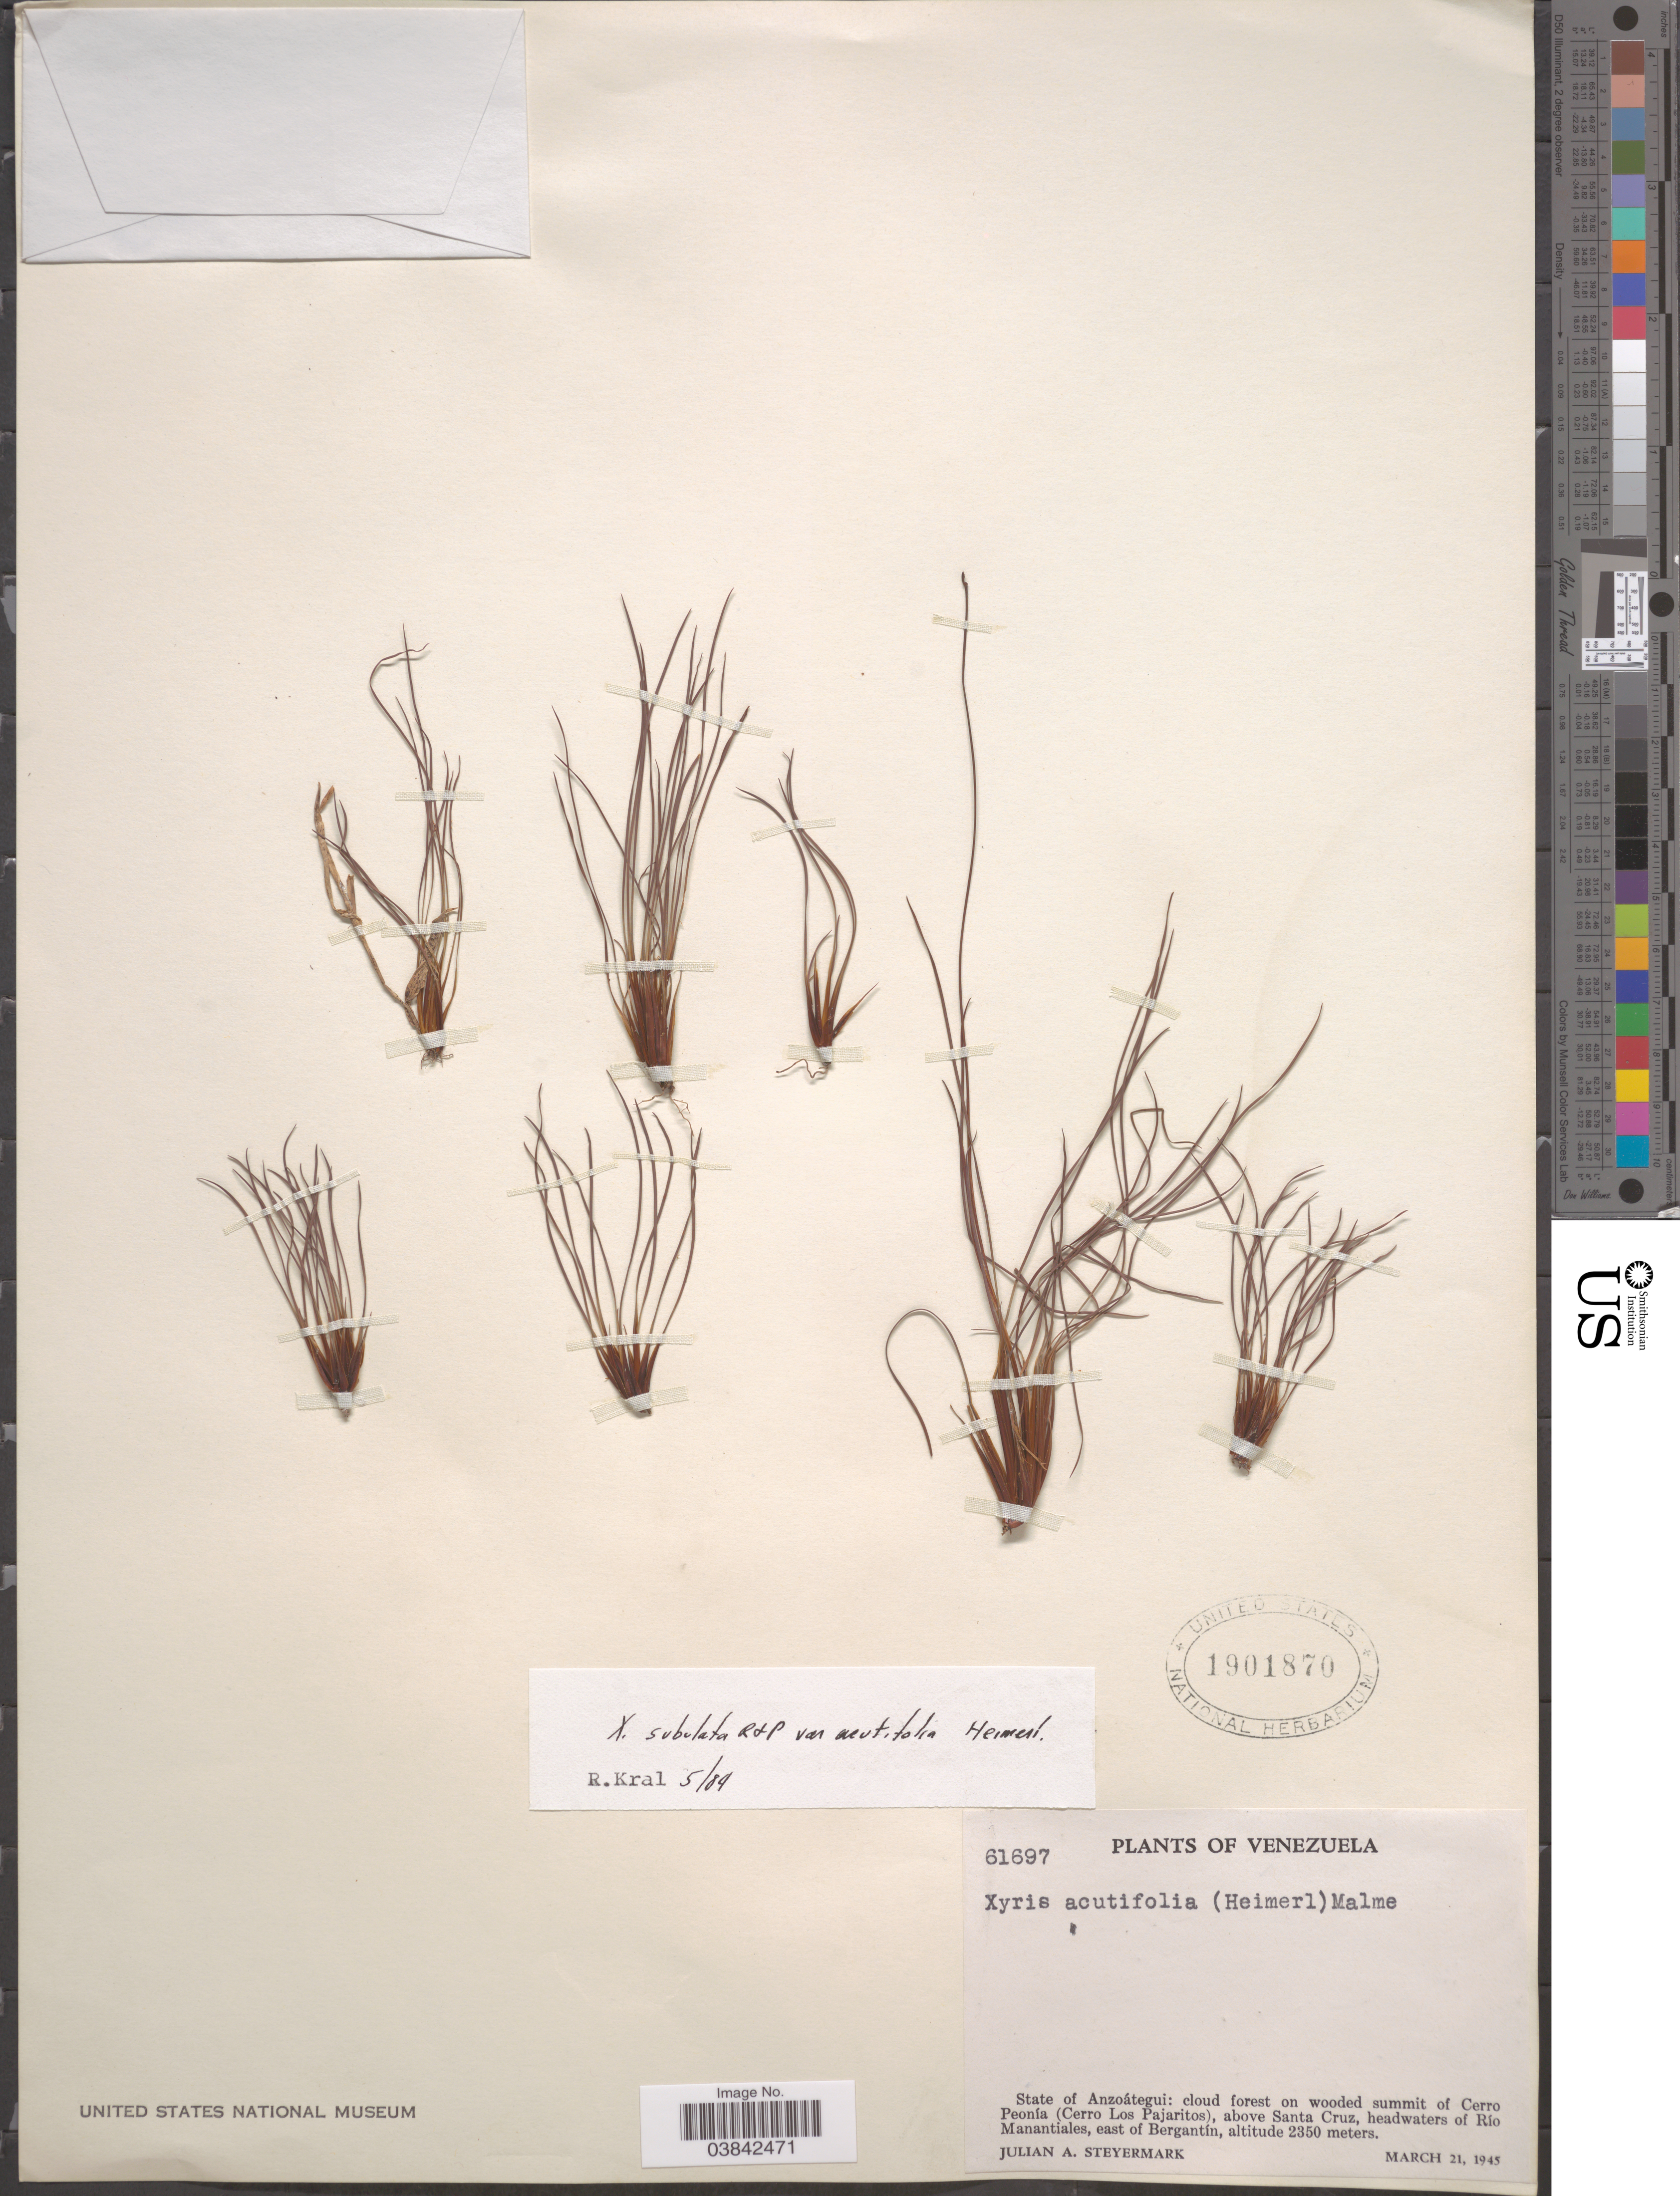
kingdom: Plantae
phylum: Tracheophyta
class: Liliopsida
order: Poales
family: Xyridaceae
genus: Xyris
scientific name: Xyris subulata var. acutifolia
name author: Ruiz & Pav.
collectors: J. Steyermark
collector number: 61697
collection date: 1945-03-21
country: Venezuela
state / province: Anzoategui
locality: Cloud forest on wooded summit of Cerro Peonía (Cerro Los Pajaritos), above Santa Cruz, headwaters of Río Manantiales, east of Bergantín.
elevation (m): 2350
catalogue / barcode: US 1901870